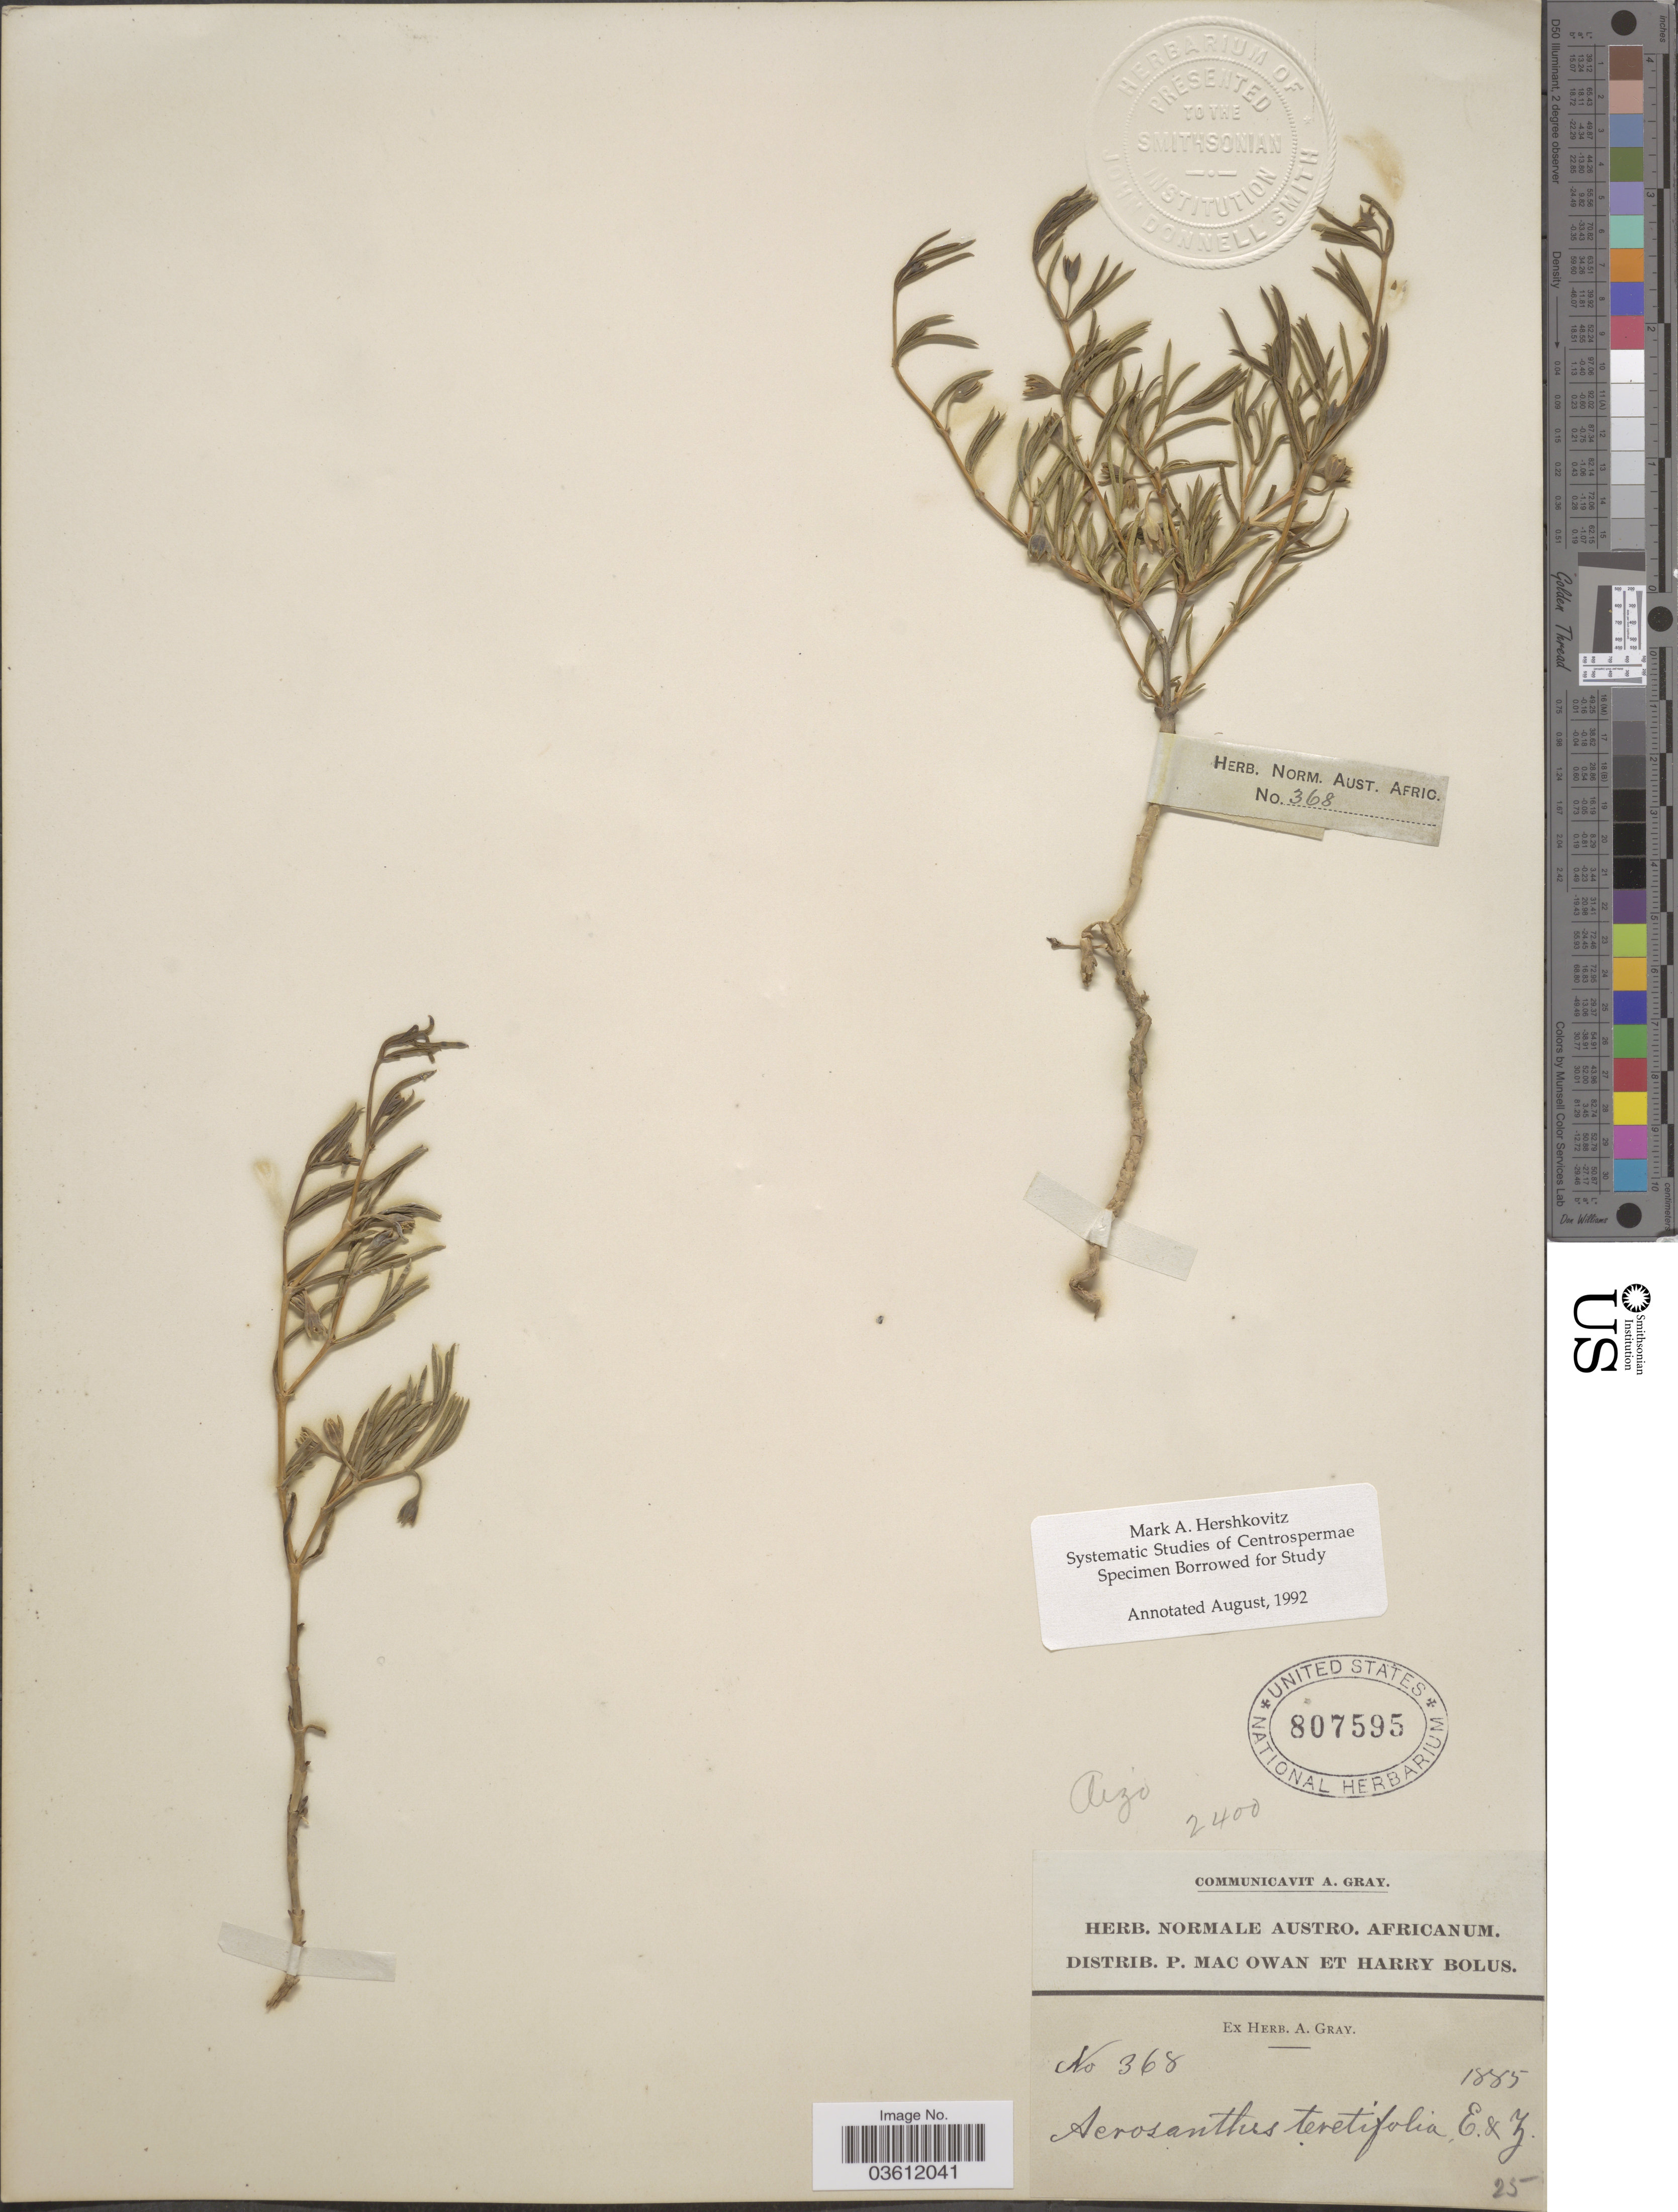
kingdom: Plantae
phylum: Tracheophyta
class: Magnoliopsida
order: Caryophyllales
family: Aizoaceae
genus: Acrosanthes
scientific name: Acrosanthes teretifolia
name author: Eckl. & Zeyh.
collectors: ex herb. Gray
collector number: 368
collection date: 1885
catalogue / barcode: US 807595